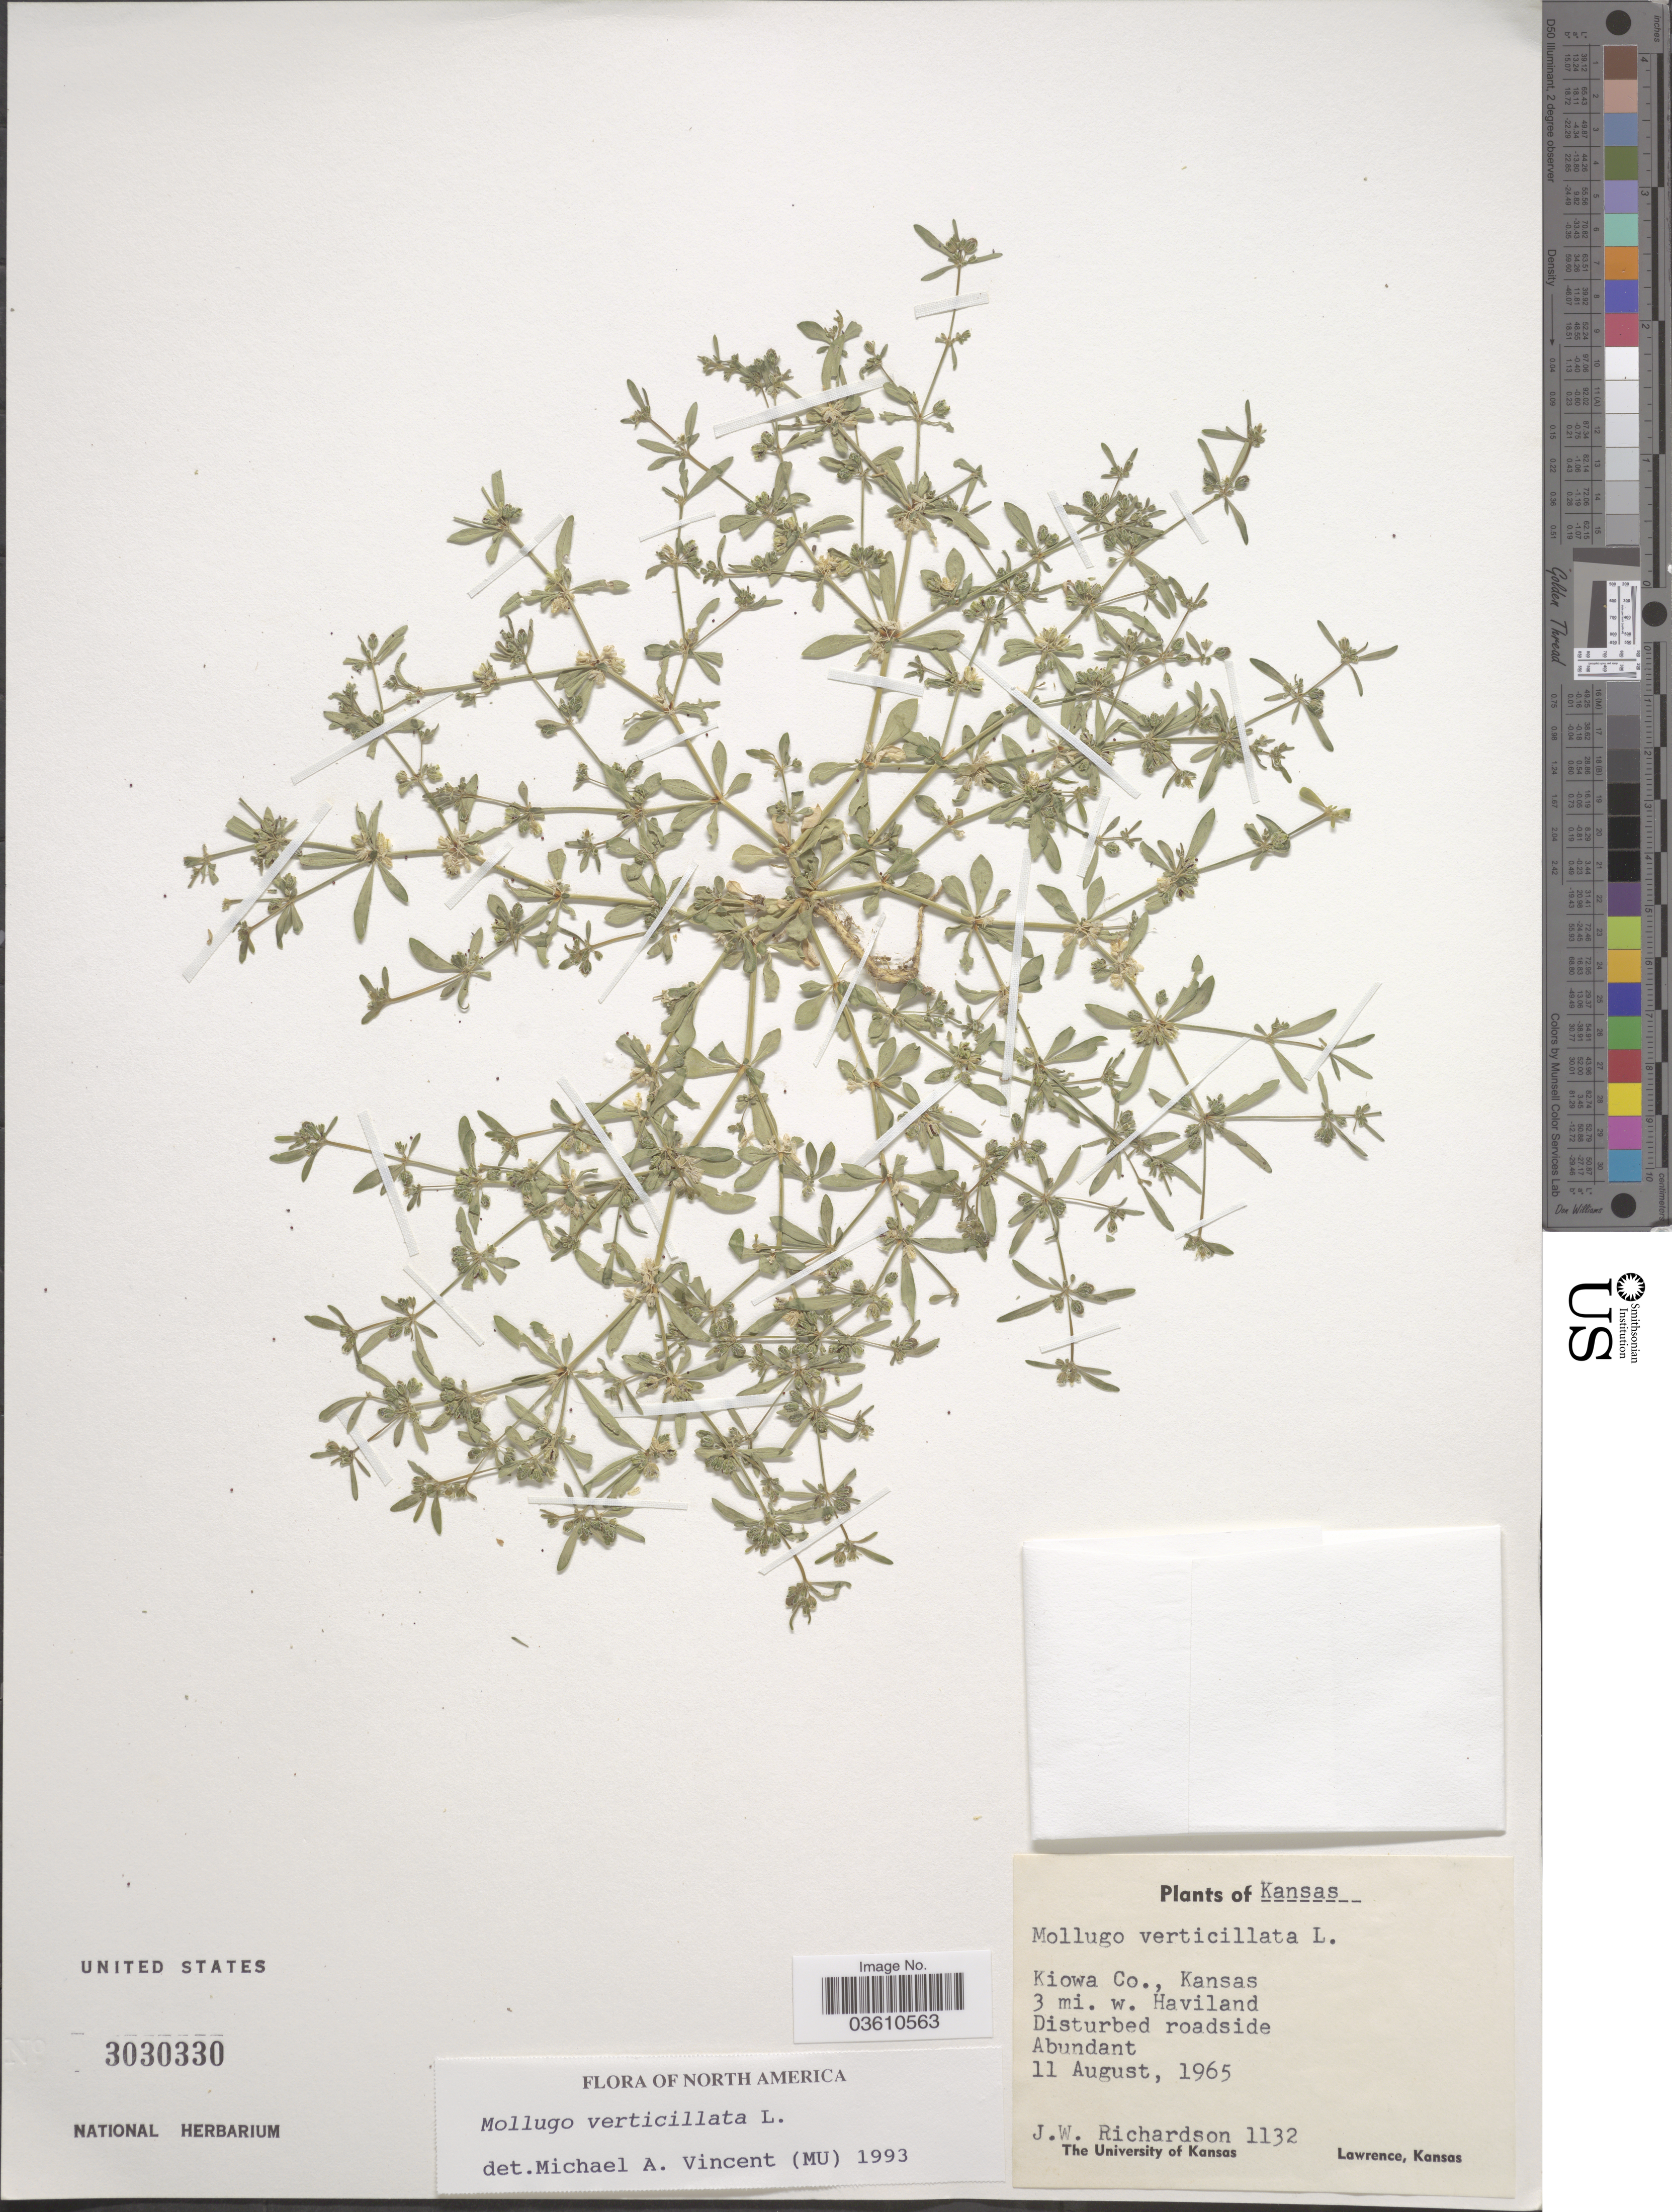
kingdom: Plantae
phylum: Tracheophyta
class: Magnoliopsida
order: Caryophyllales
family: Molluginaceae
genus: Mollugo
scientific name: Mollugo verticillata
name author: L.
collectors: J. Richardson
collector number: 1132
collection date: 1965-08-11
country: United States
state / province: Kansas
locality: Kiowa Co., Kansas 3 mi. w. Haviland.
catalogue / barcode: US 3030330